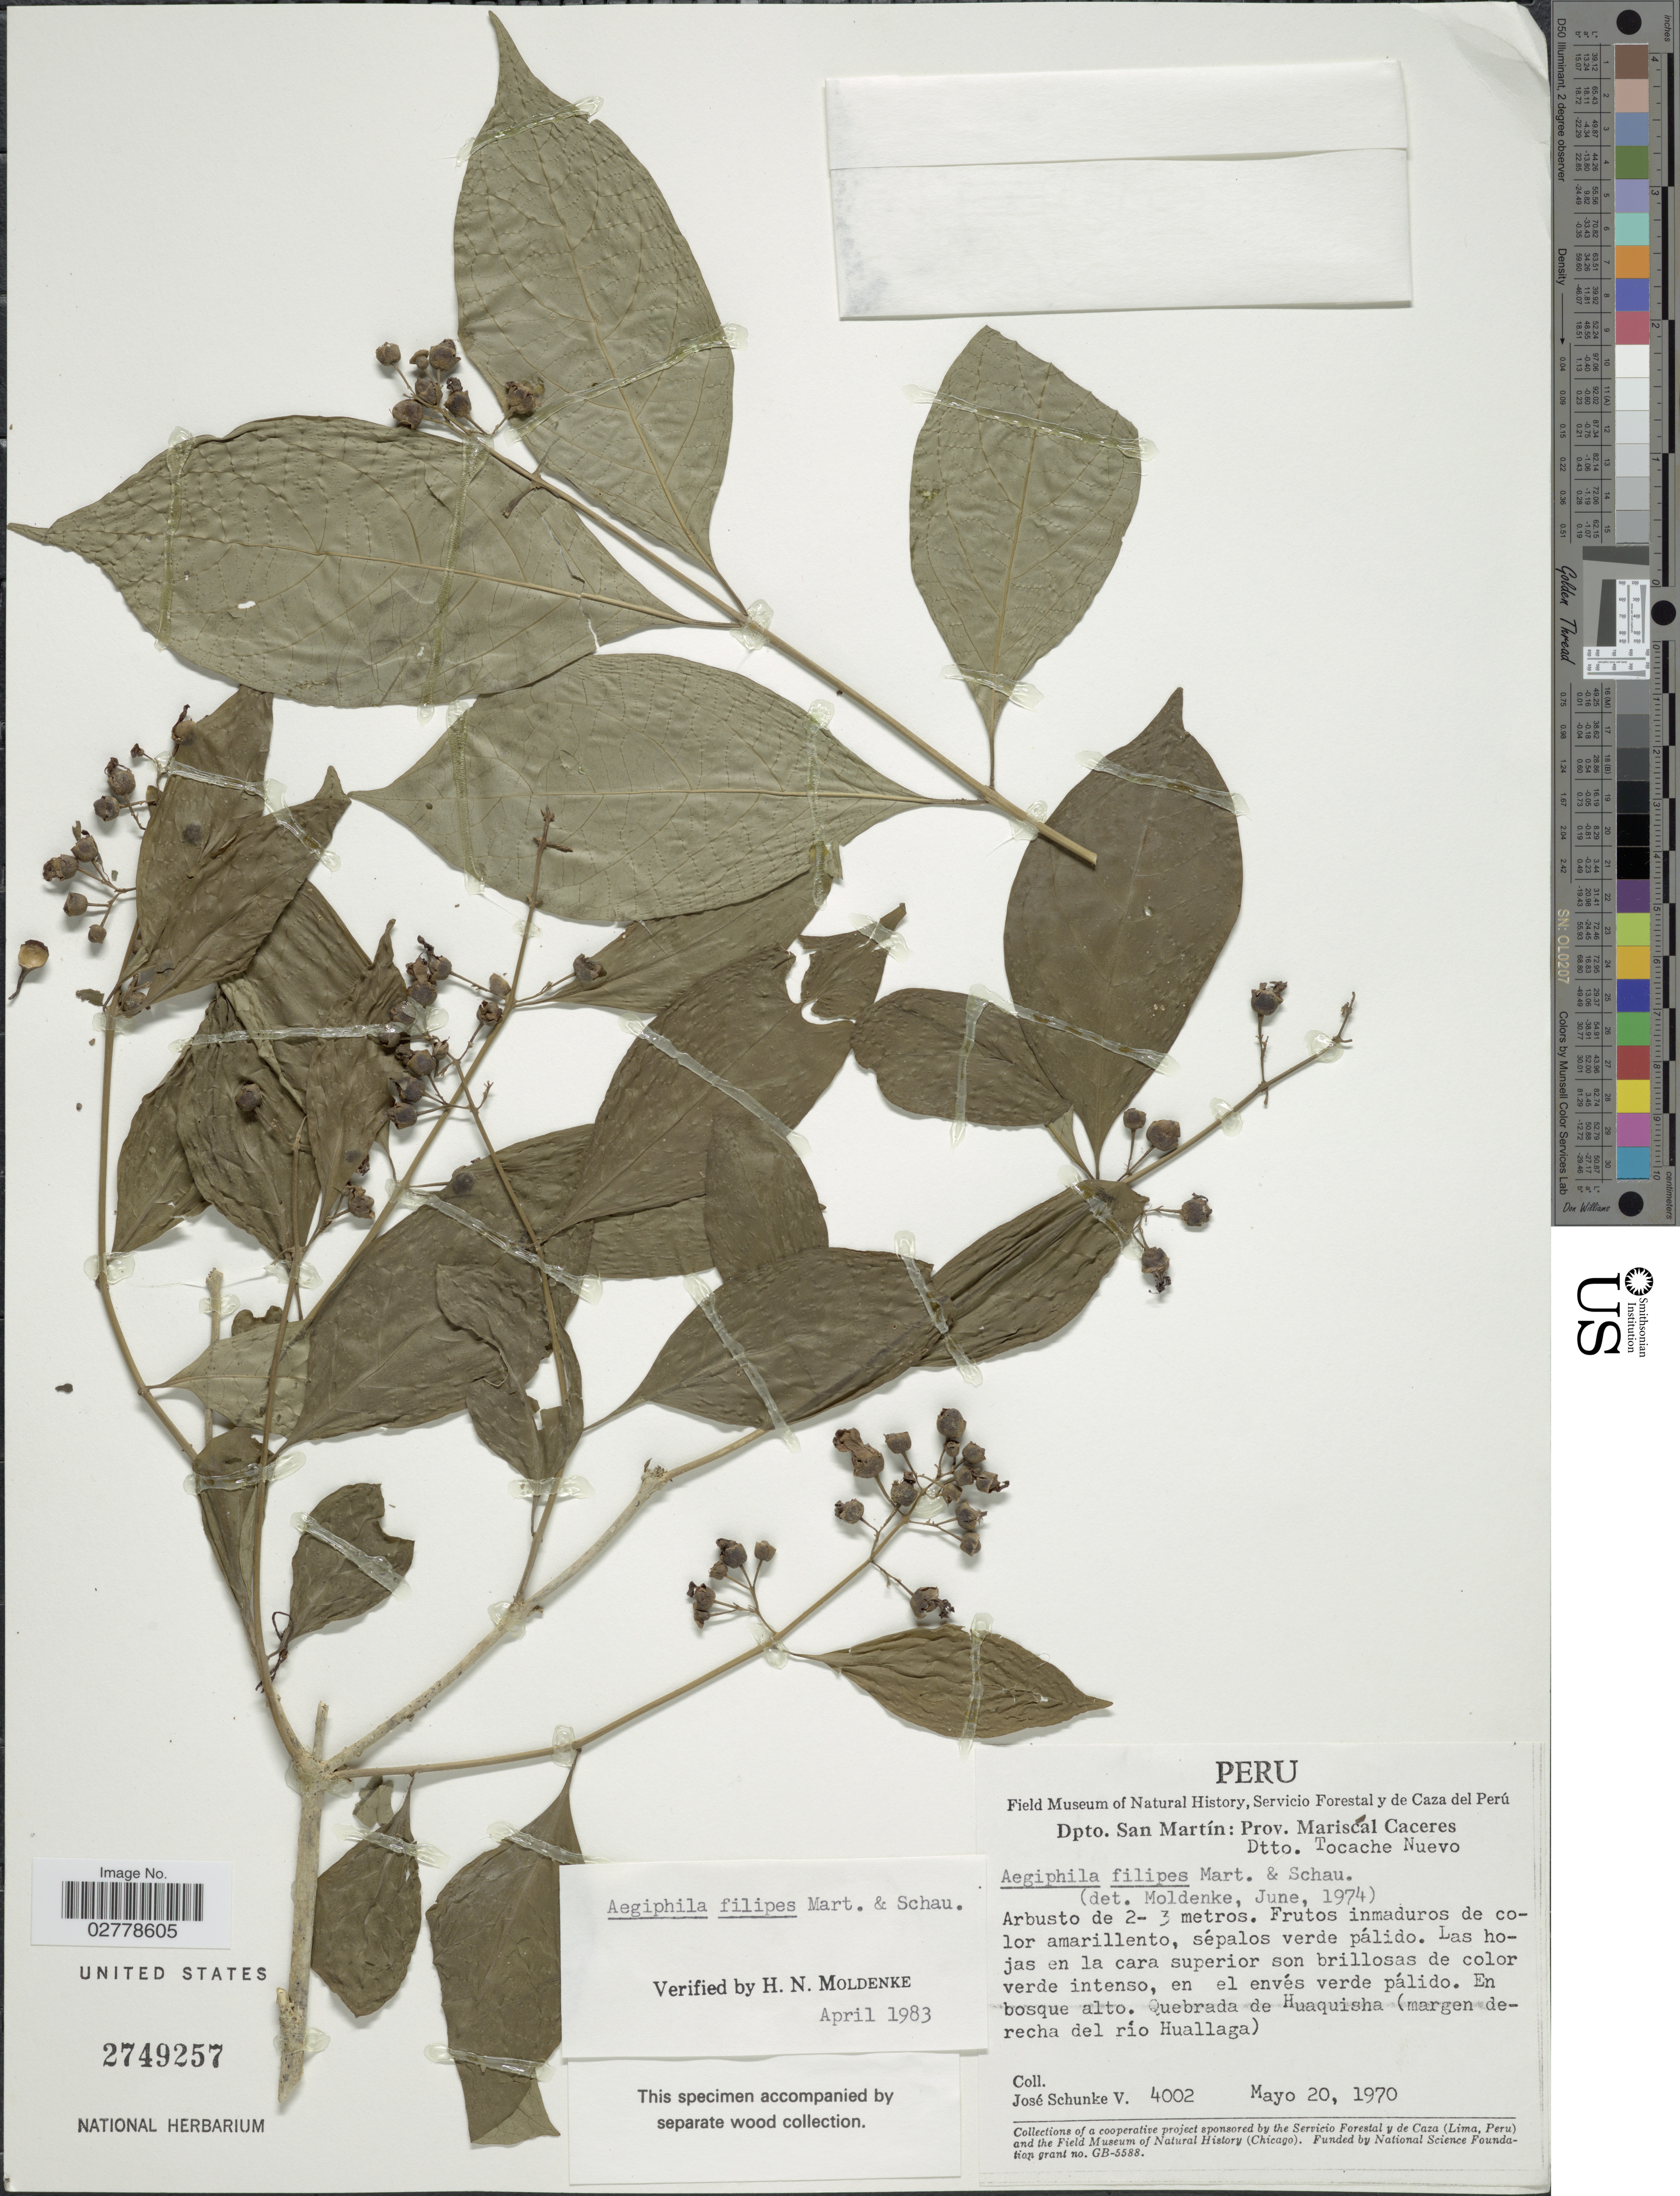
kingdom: Plantae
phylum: Tracheophyta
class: Magnoliopsida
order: Lamiales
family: Lamiaceae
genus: Aegiphila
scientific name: Aegiphila filipes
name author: Mart. & Schauer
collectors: J. Schunke Vigo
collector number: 4002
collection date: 1970-05-20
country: Peru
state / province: San Martín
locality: Dpto. San Martín: Prov. Mariscal Caceres. Dtto. Tocache Nuevo. Quebrada de Huaquisha (margen derecha del río Huallaga).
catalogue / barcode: US 2749257